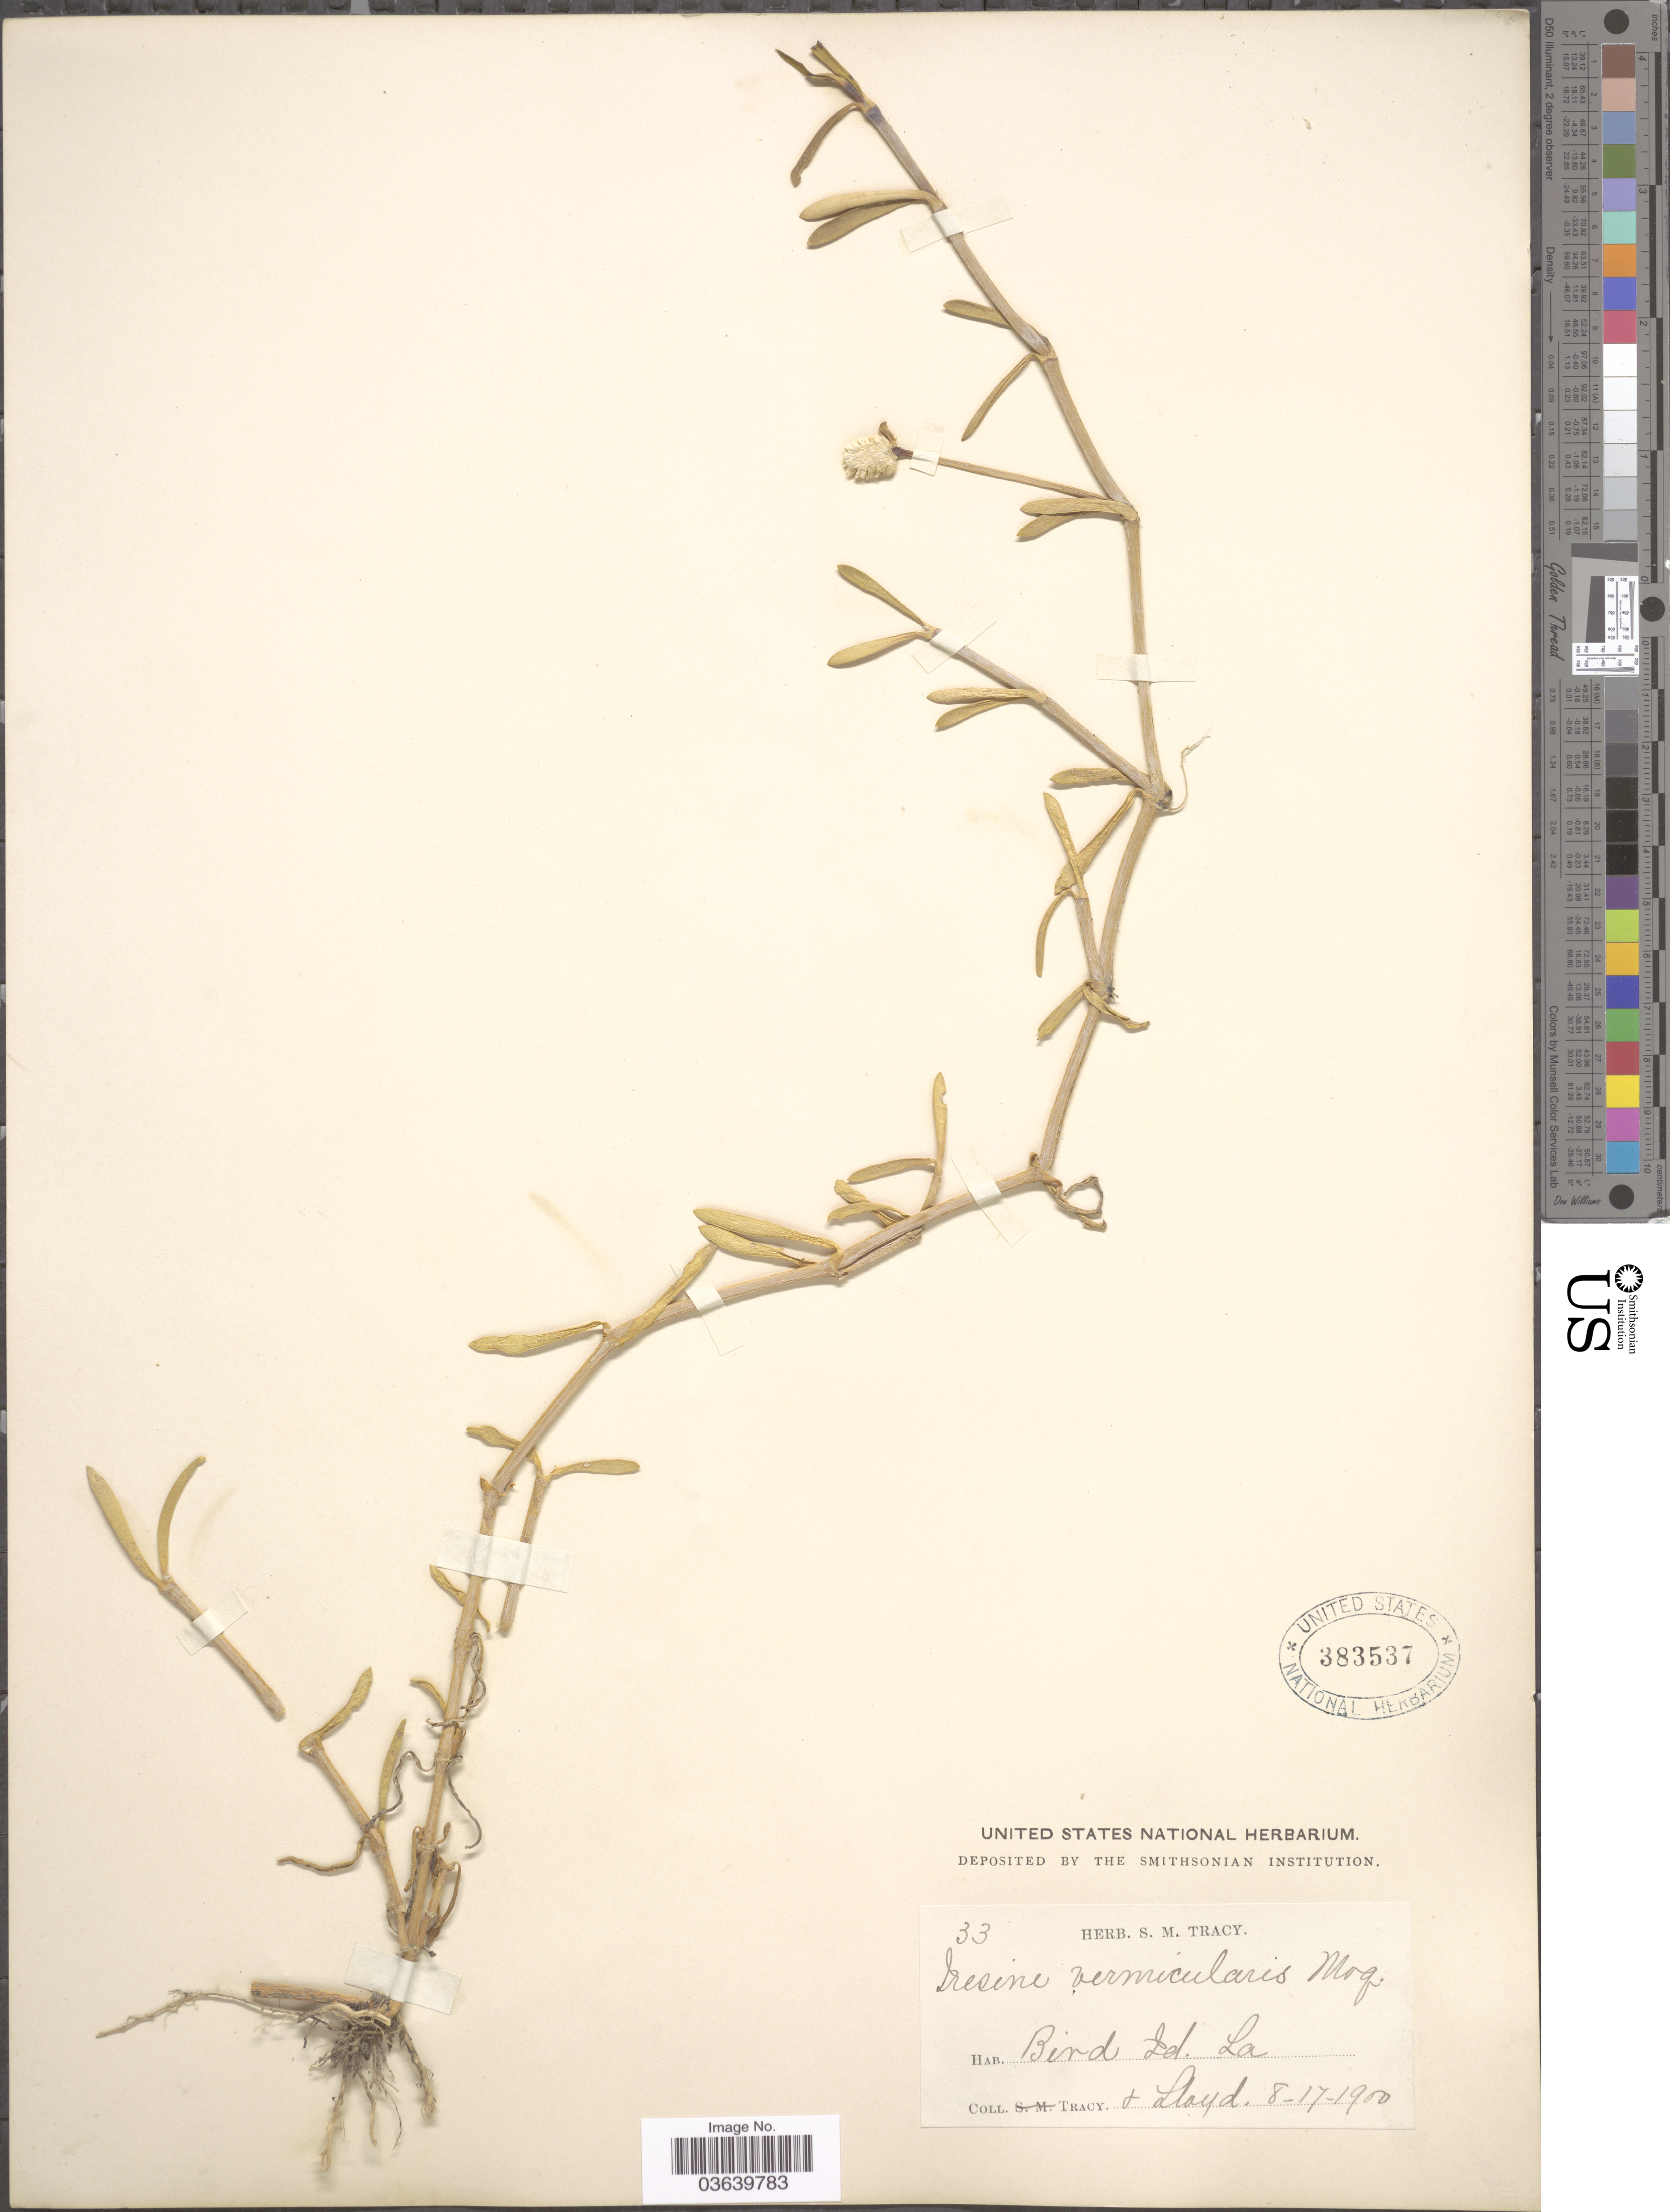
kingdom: Plantae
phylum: Tracheophyta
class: Magnoliopsida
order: Caryophyllales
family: Amaranthaceae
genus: Gomphrena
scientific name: Gomphrena vermicularis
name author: L.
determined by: Strong, Mark T., (BOT), Smithsonian Institution - National Museum of Natural History (UNITED STATES)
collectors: S. M. Tracy & -- Lloyd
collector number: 33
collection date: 1900-08-17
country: United States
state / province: Louisiana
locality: Bird Id.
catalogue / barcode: US 383537